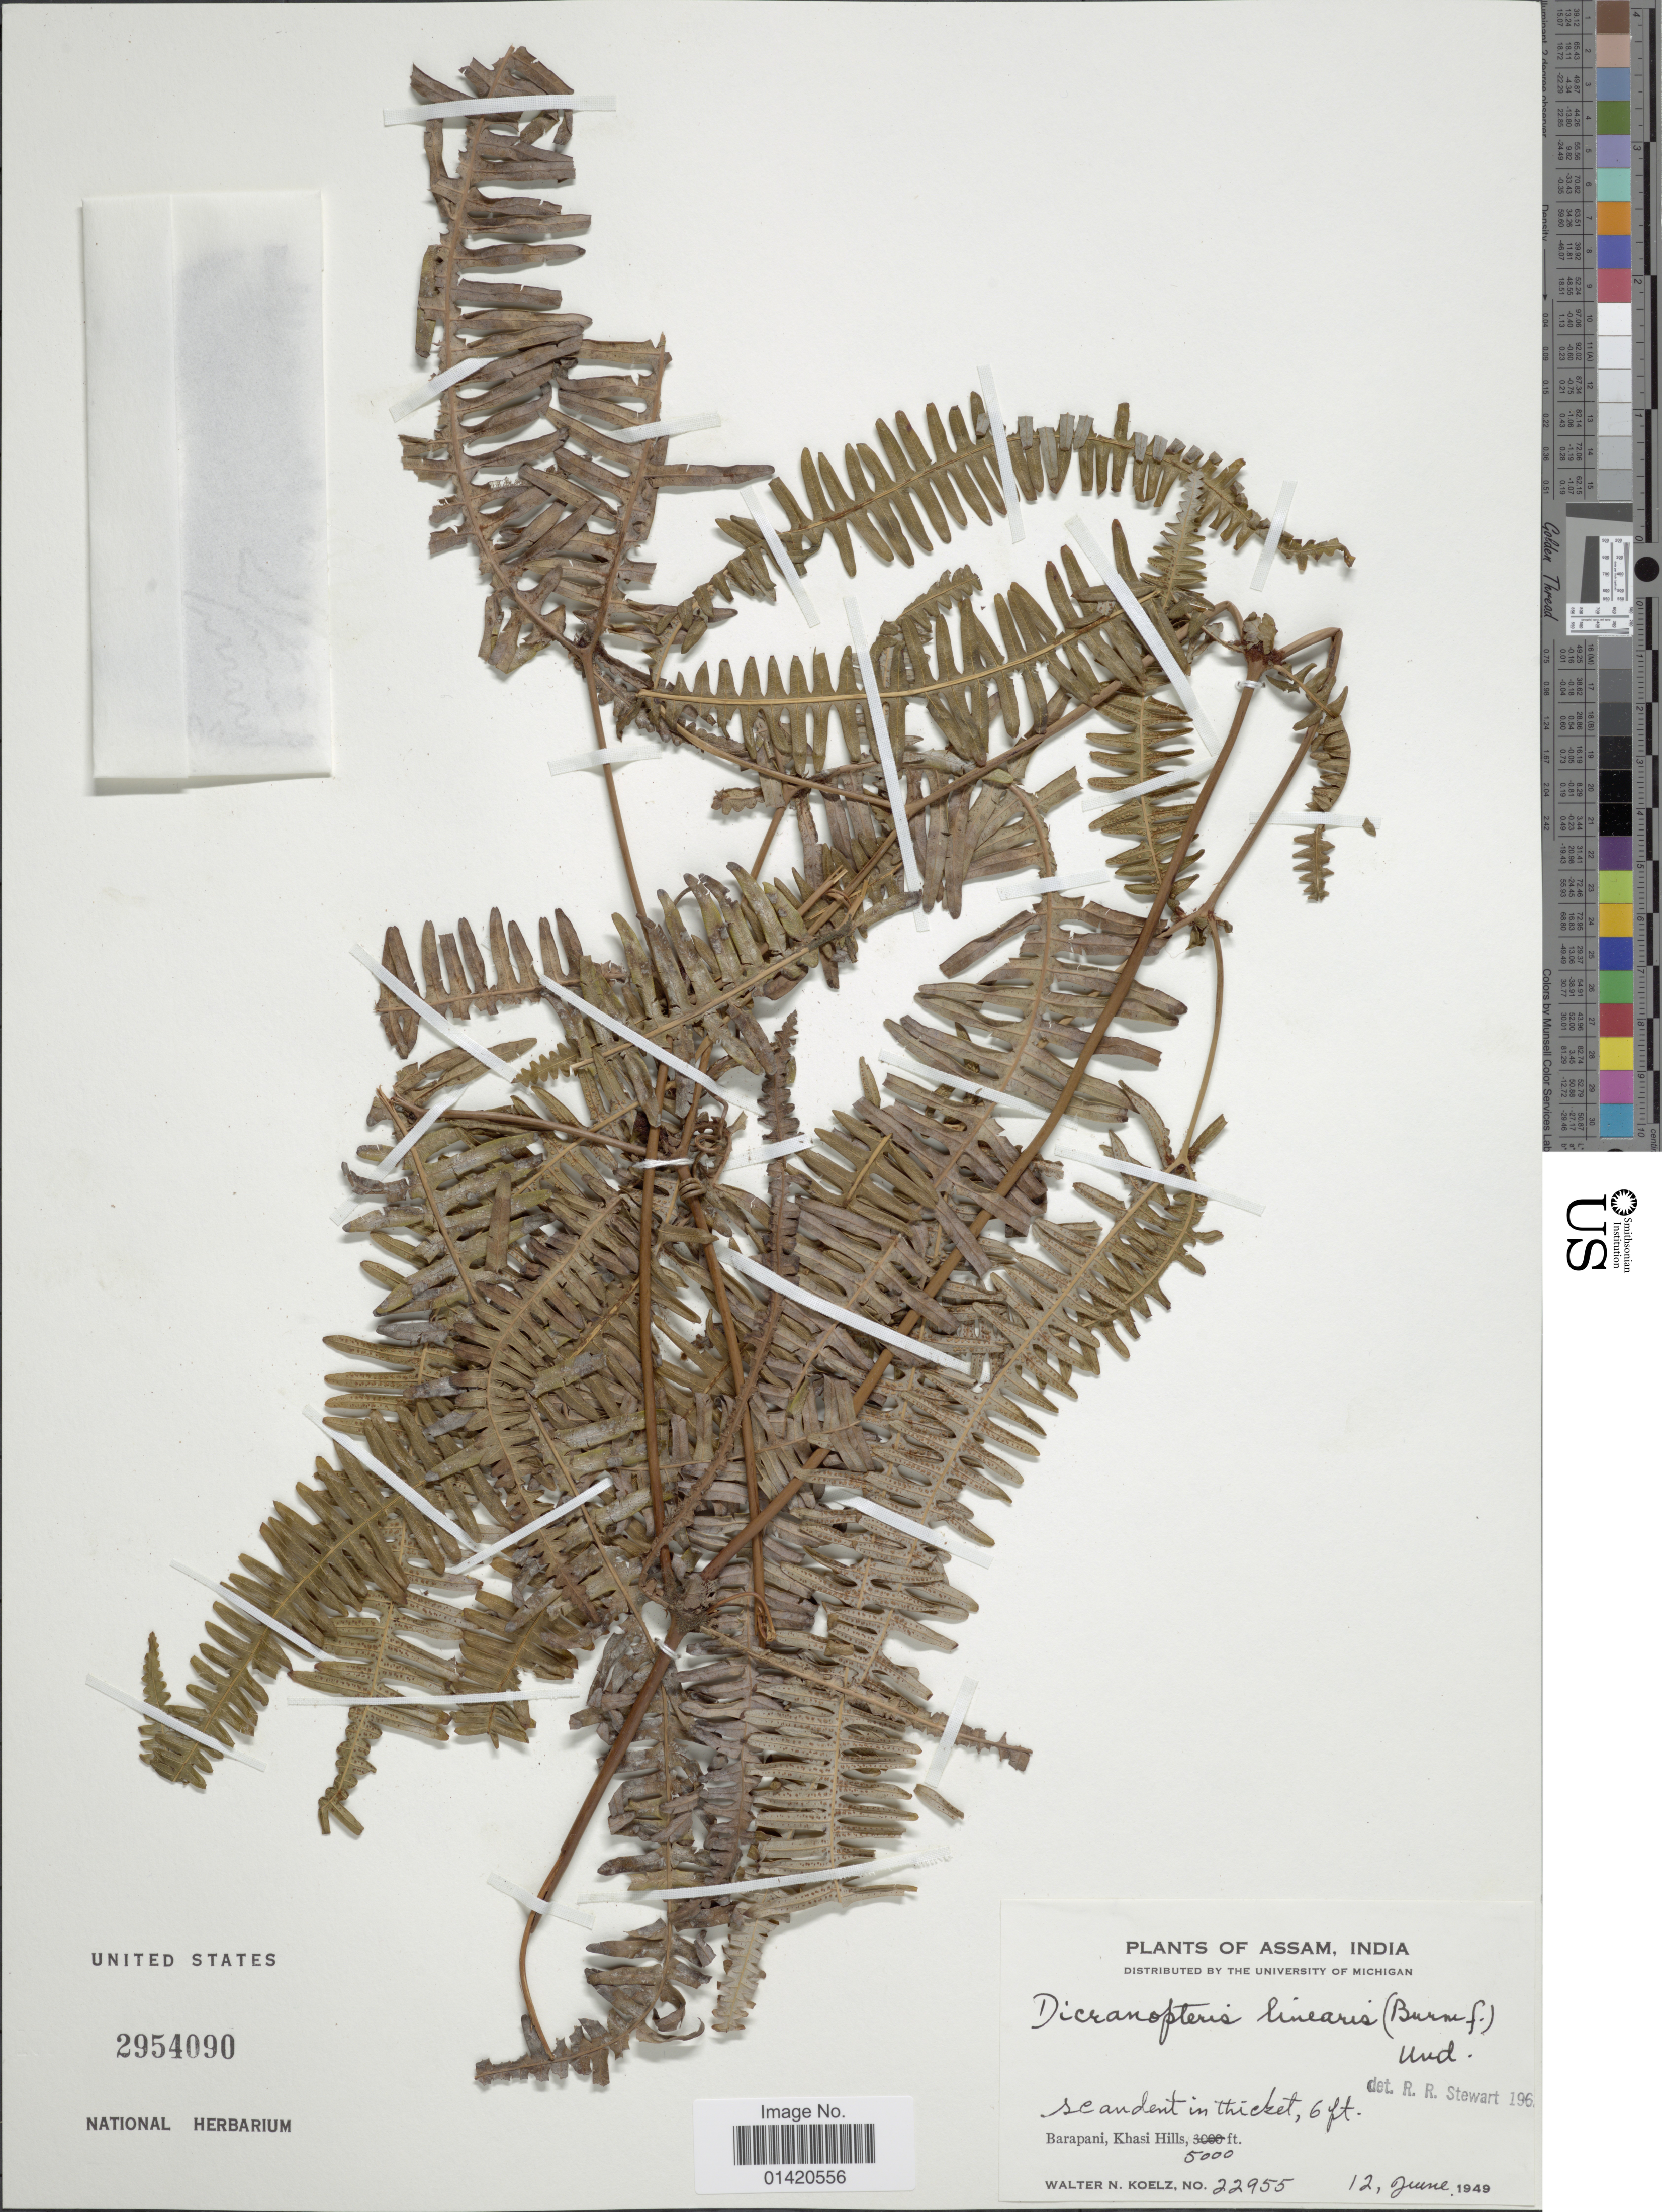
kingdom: Plantae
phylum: Tracheophyta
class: Polypodiopsida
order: Gleicheniales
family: Gleicheniaceae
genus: Dicranopteris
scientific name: Dicranopteris linearis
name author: (Burm. f.) Underw.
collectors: W. N. Koelz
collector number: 22955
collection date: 1949-06-12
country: India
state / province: Meghalaya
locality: Barapani, Khasi Hills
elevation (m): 1524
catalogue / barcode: US 2954090